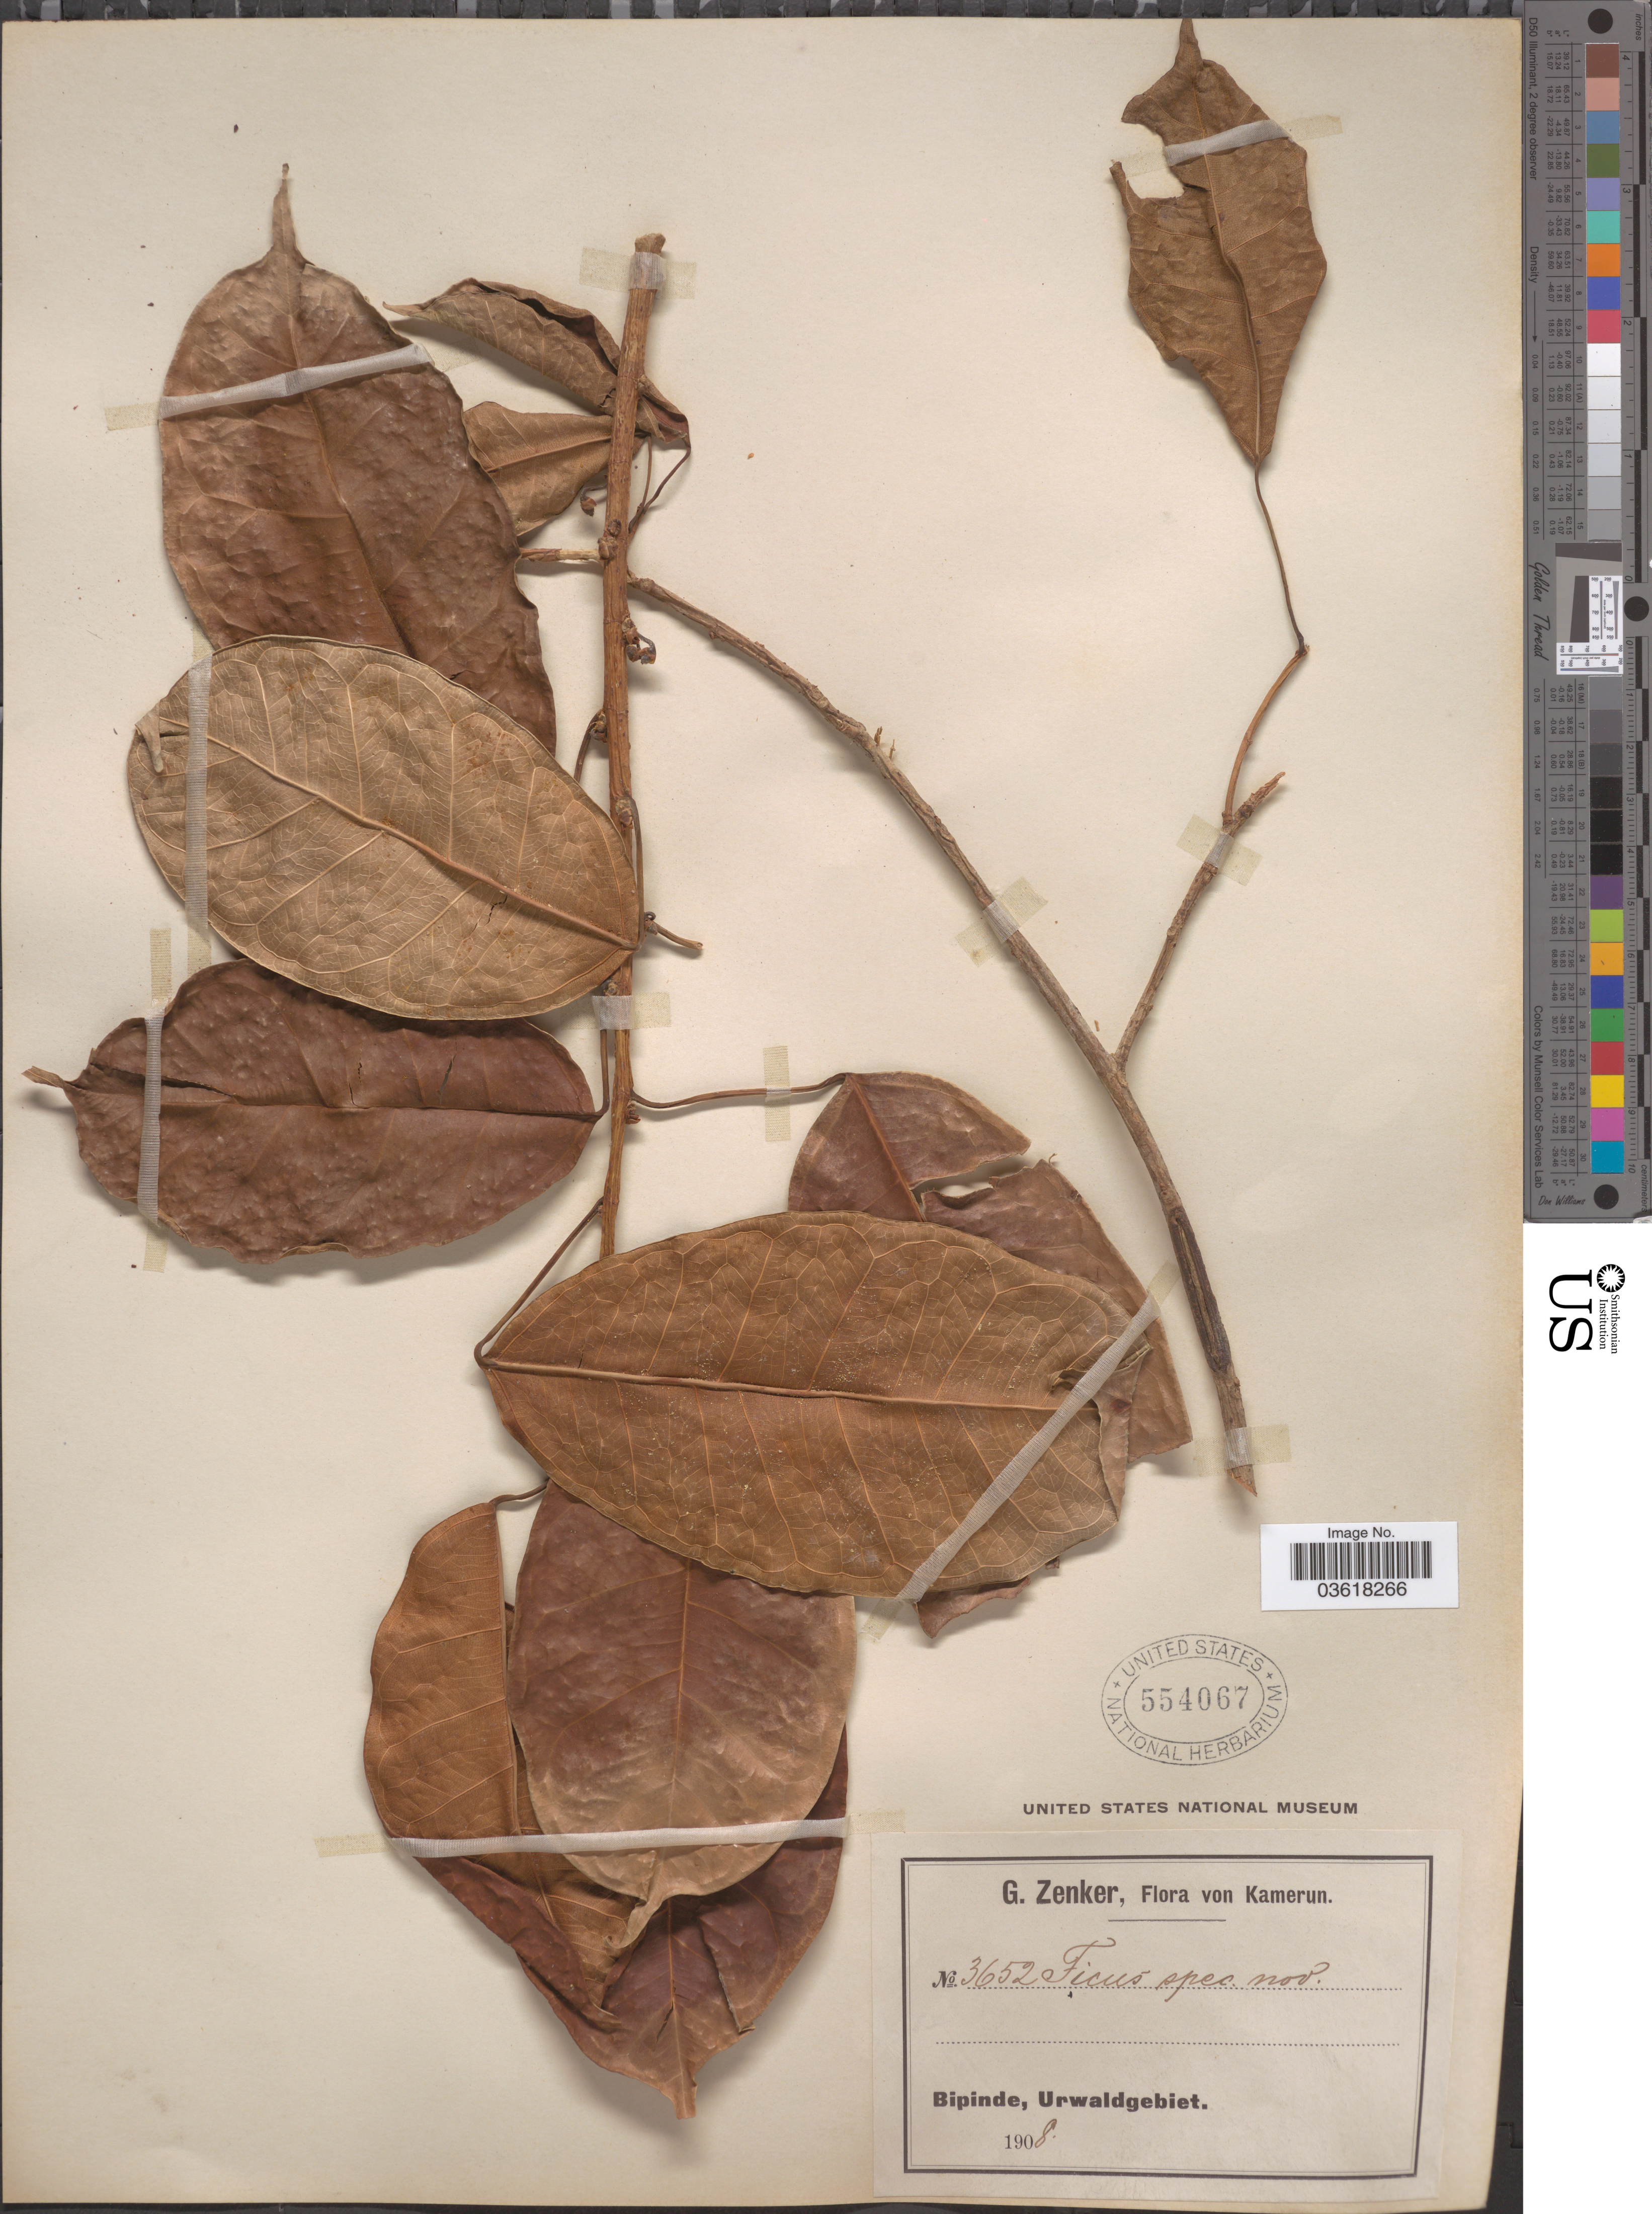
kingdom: Plantae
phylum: Tracheophyta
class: Magnoliopsida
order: Rosales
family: Moraceae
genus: Ficus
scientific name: Ficus sp.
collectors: G. A. Zenker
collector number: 3652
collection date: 1908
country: Cameroon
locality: Kamerun. Bipinde, Urwaldgebiet.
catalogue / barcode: US 554067